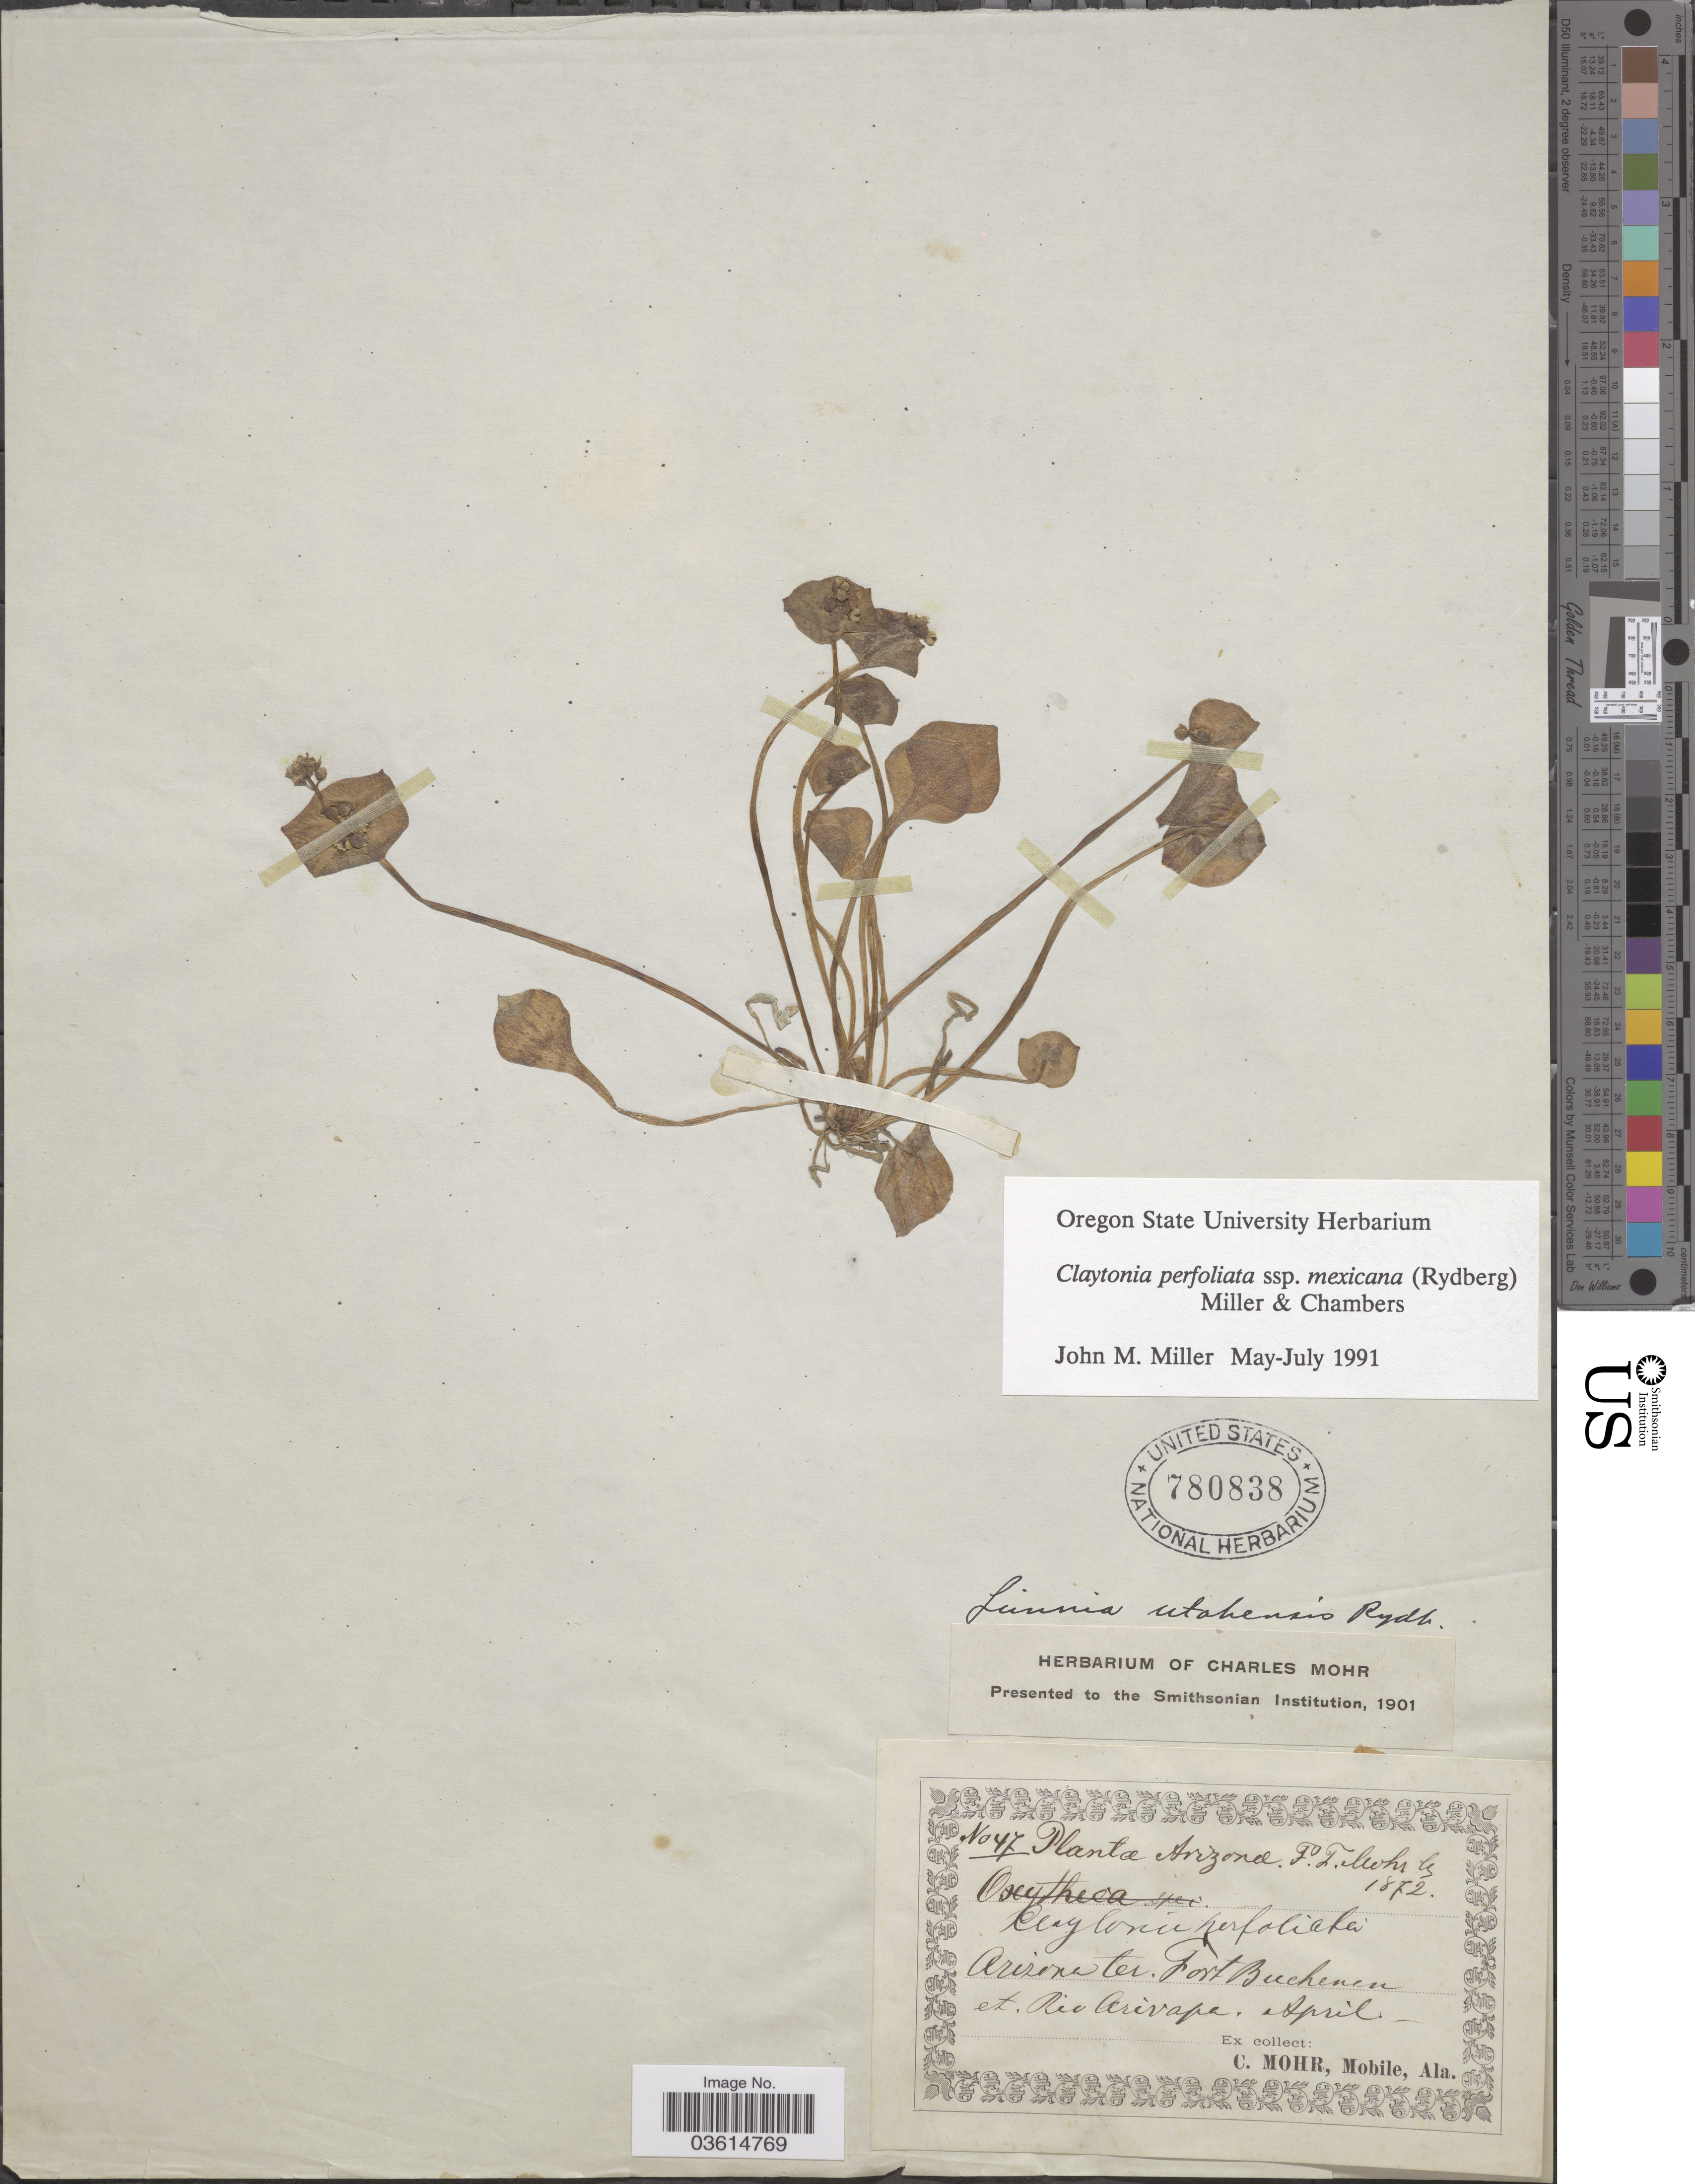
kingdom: Plantae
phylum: Tracheophyta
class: Magnoliopsida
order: Caryophyllales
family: Montiaceae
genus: Claytonia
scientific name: Claytonia perfoliata subsp. mexicana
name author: (Rydb.) Mill. & Chambers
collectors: C. T. Mohr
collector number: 47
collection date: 1872-04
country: United States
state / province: Arizona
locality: Fort Buchenen et Riv Arivapa.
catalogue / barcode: US 780838